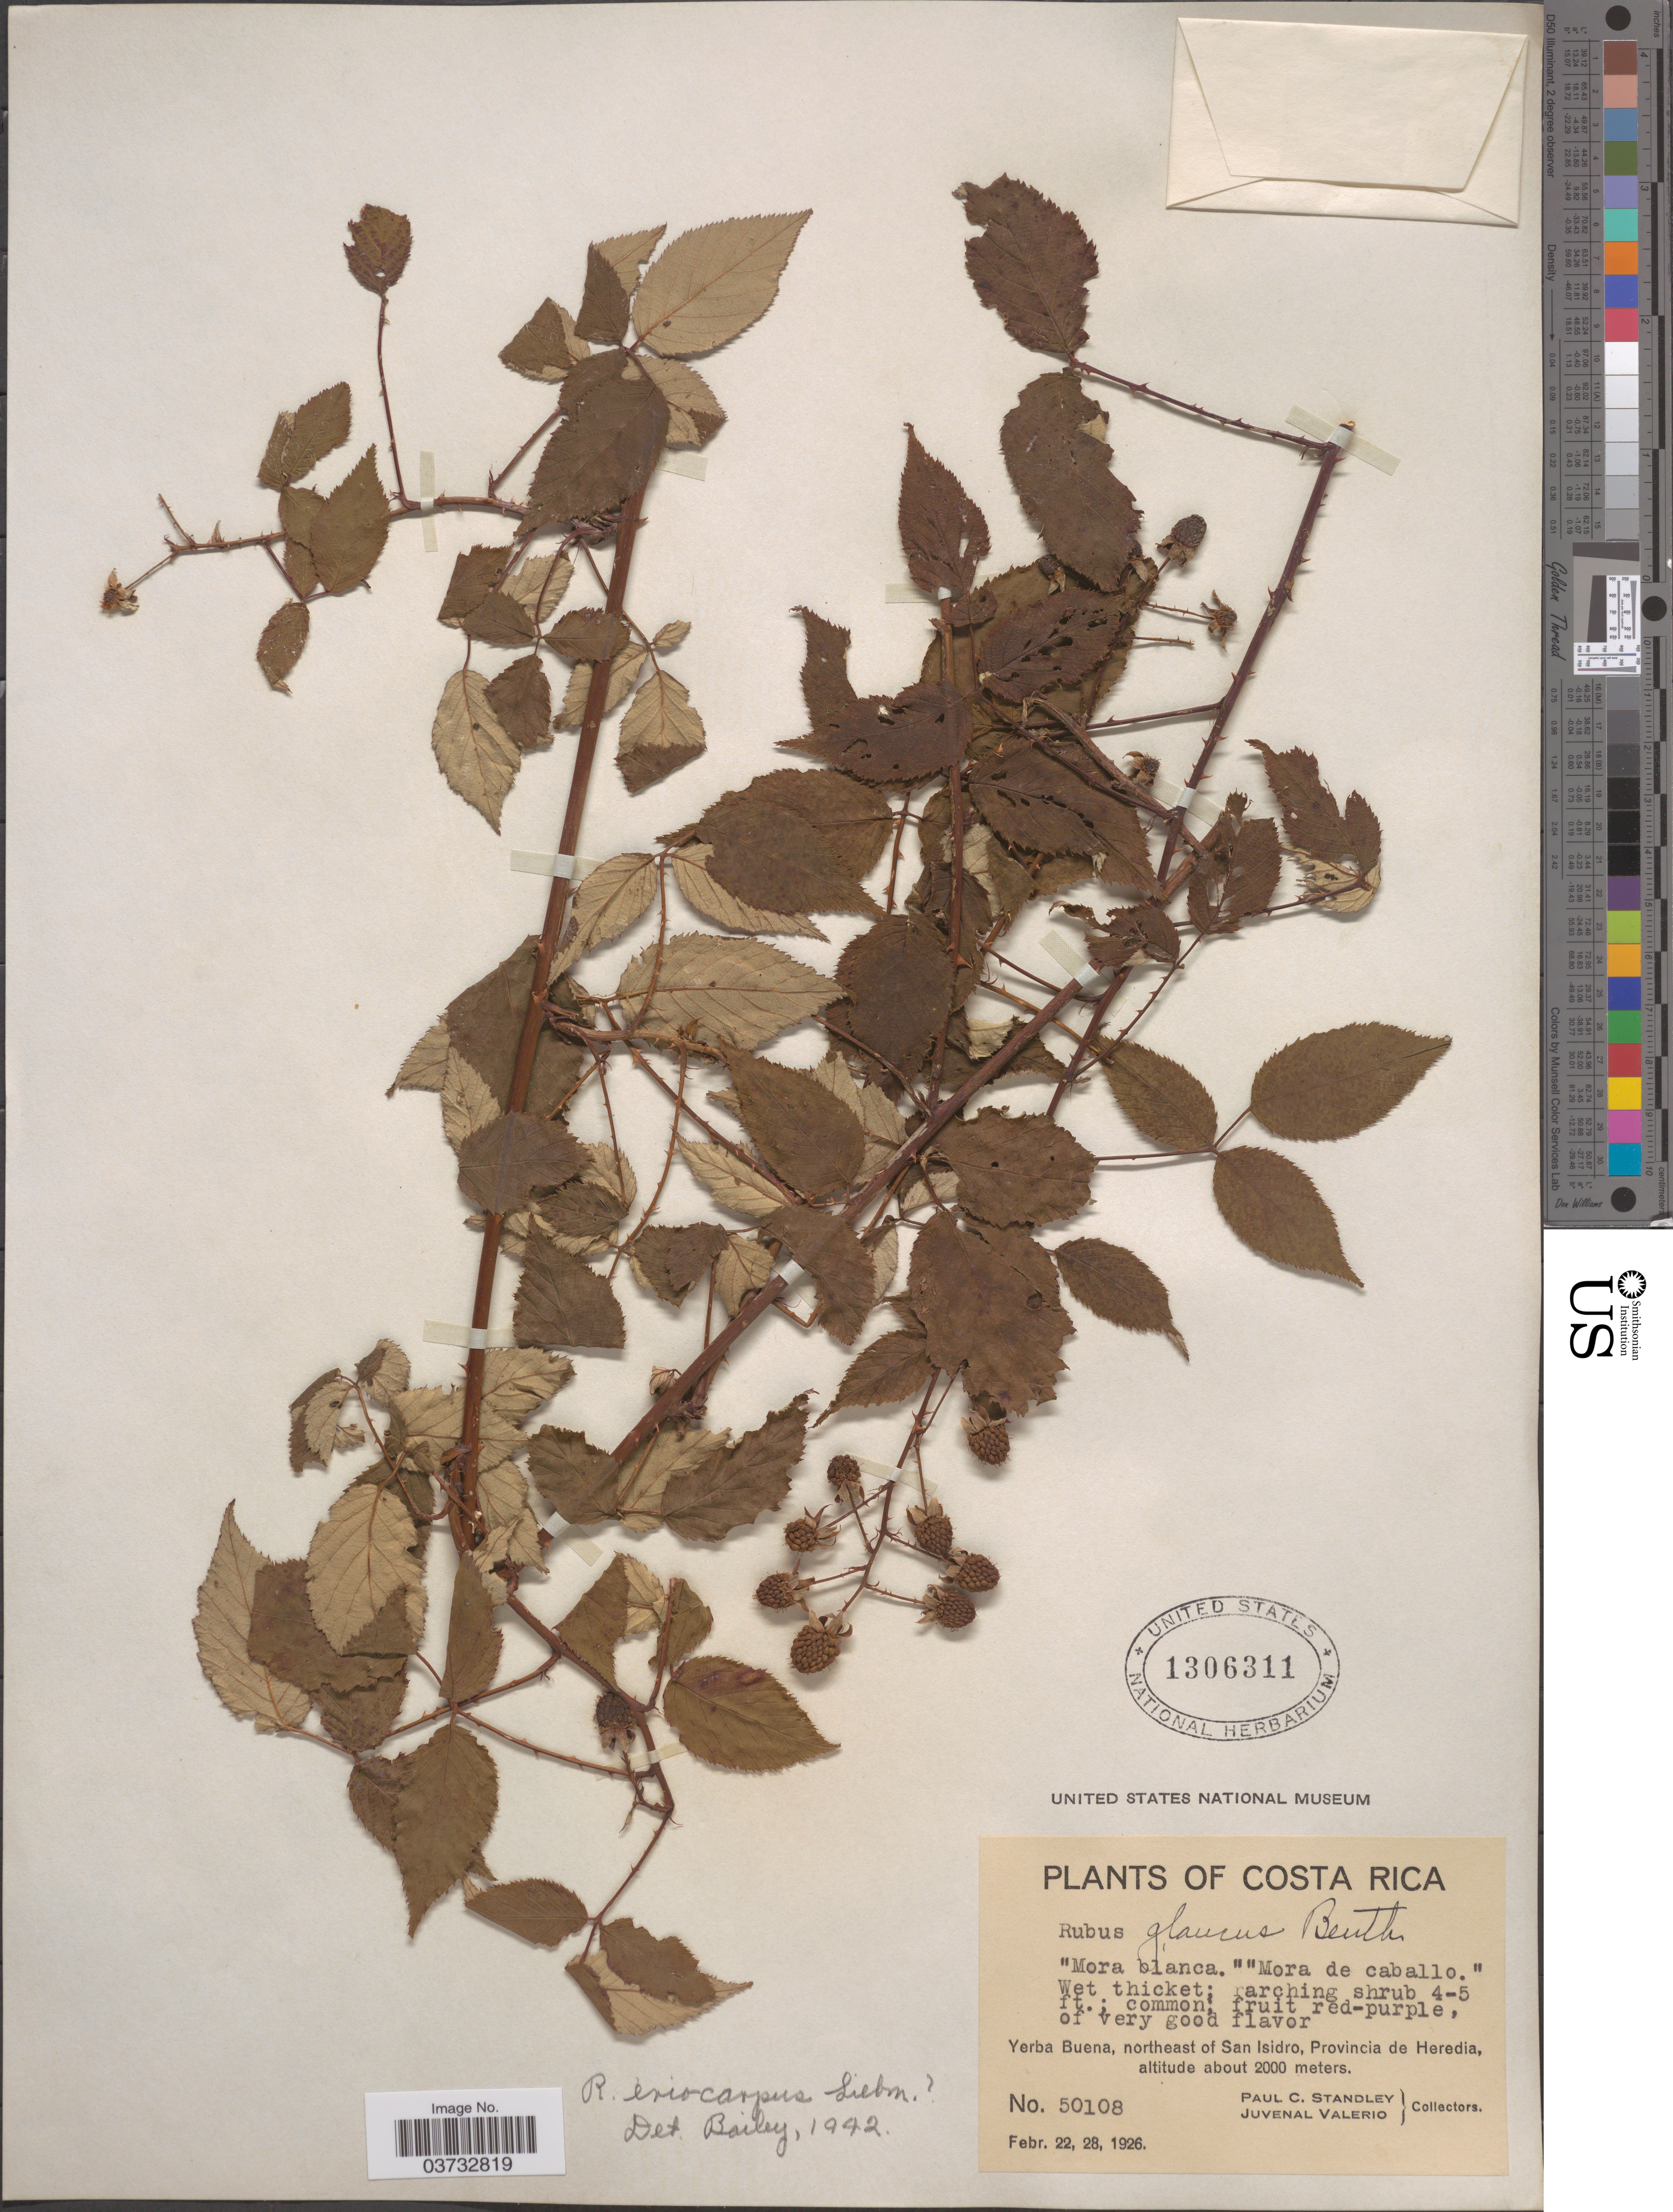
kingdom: Plantae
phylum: Tracheophyta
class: Magnoliopsida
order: Rosales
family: Rosaceae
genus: Rubus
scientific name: Rubus eriocarpus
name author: Liebm.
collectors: P. C. Standley & J. Valerio R.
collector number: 50108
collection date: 1926-02-22/1926-02-28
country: Costa Rica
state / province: Heredia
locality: Yerba Buena, northeast of San Isidro.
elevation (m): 2000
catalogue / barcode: US 1306311